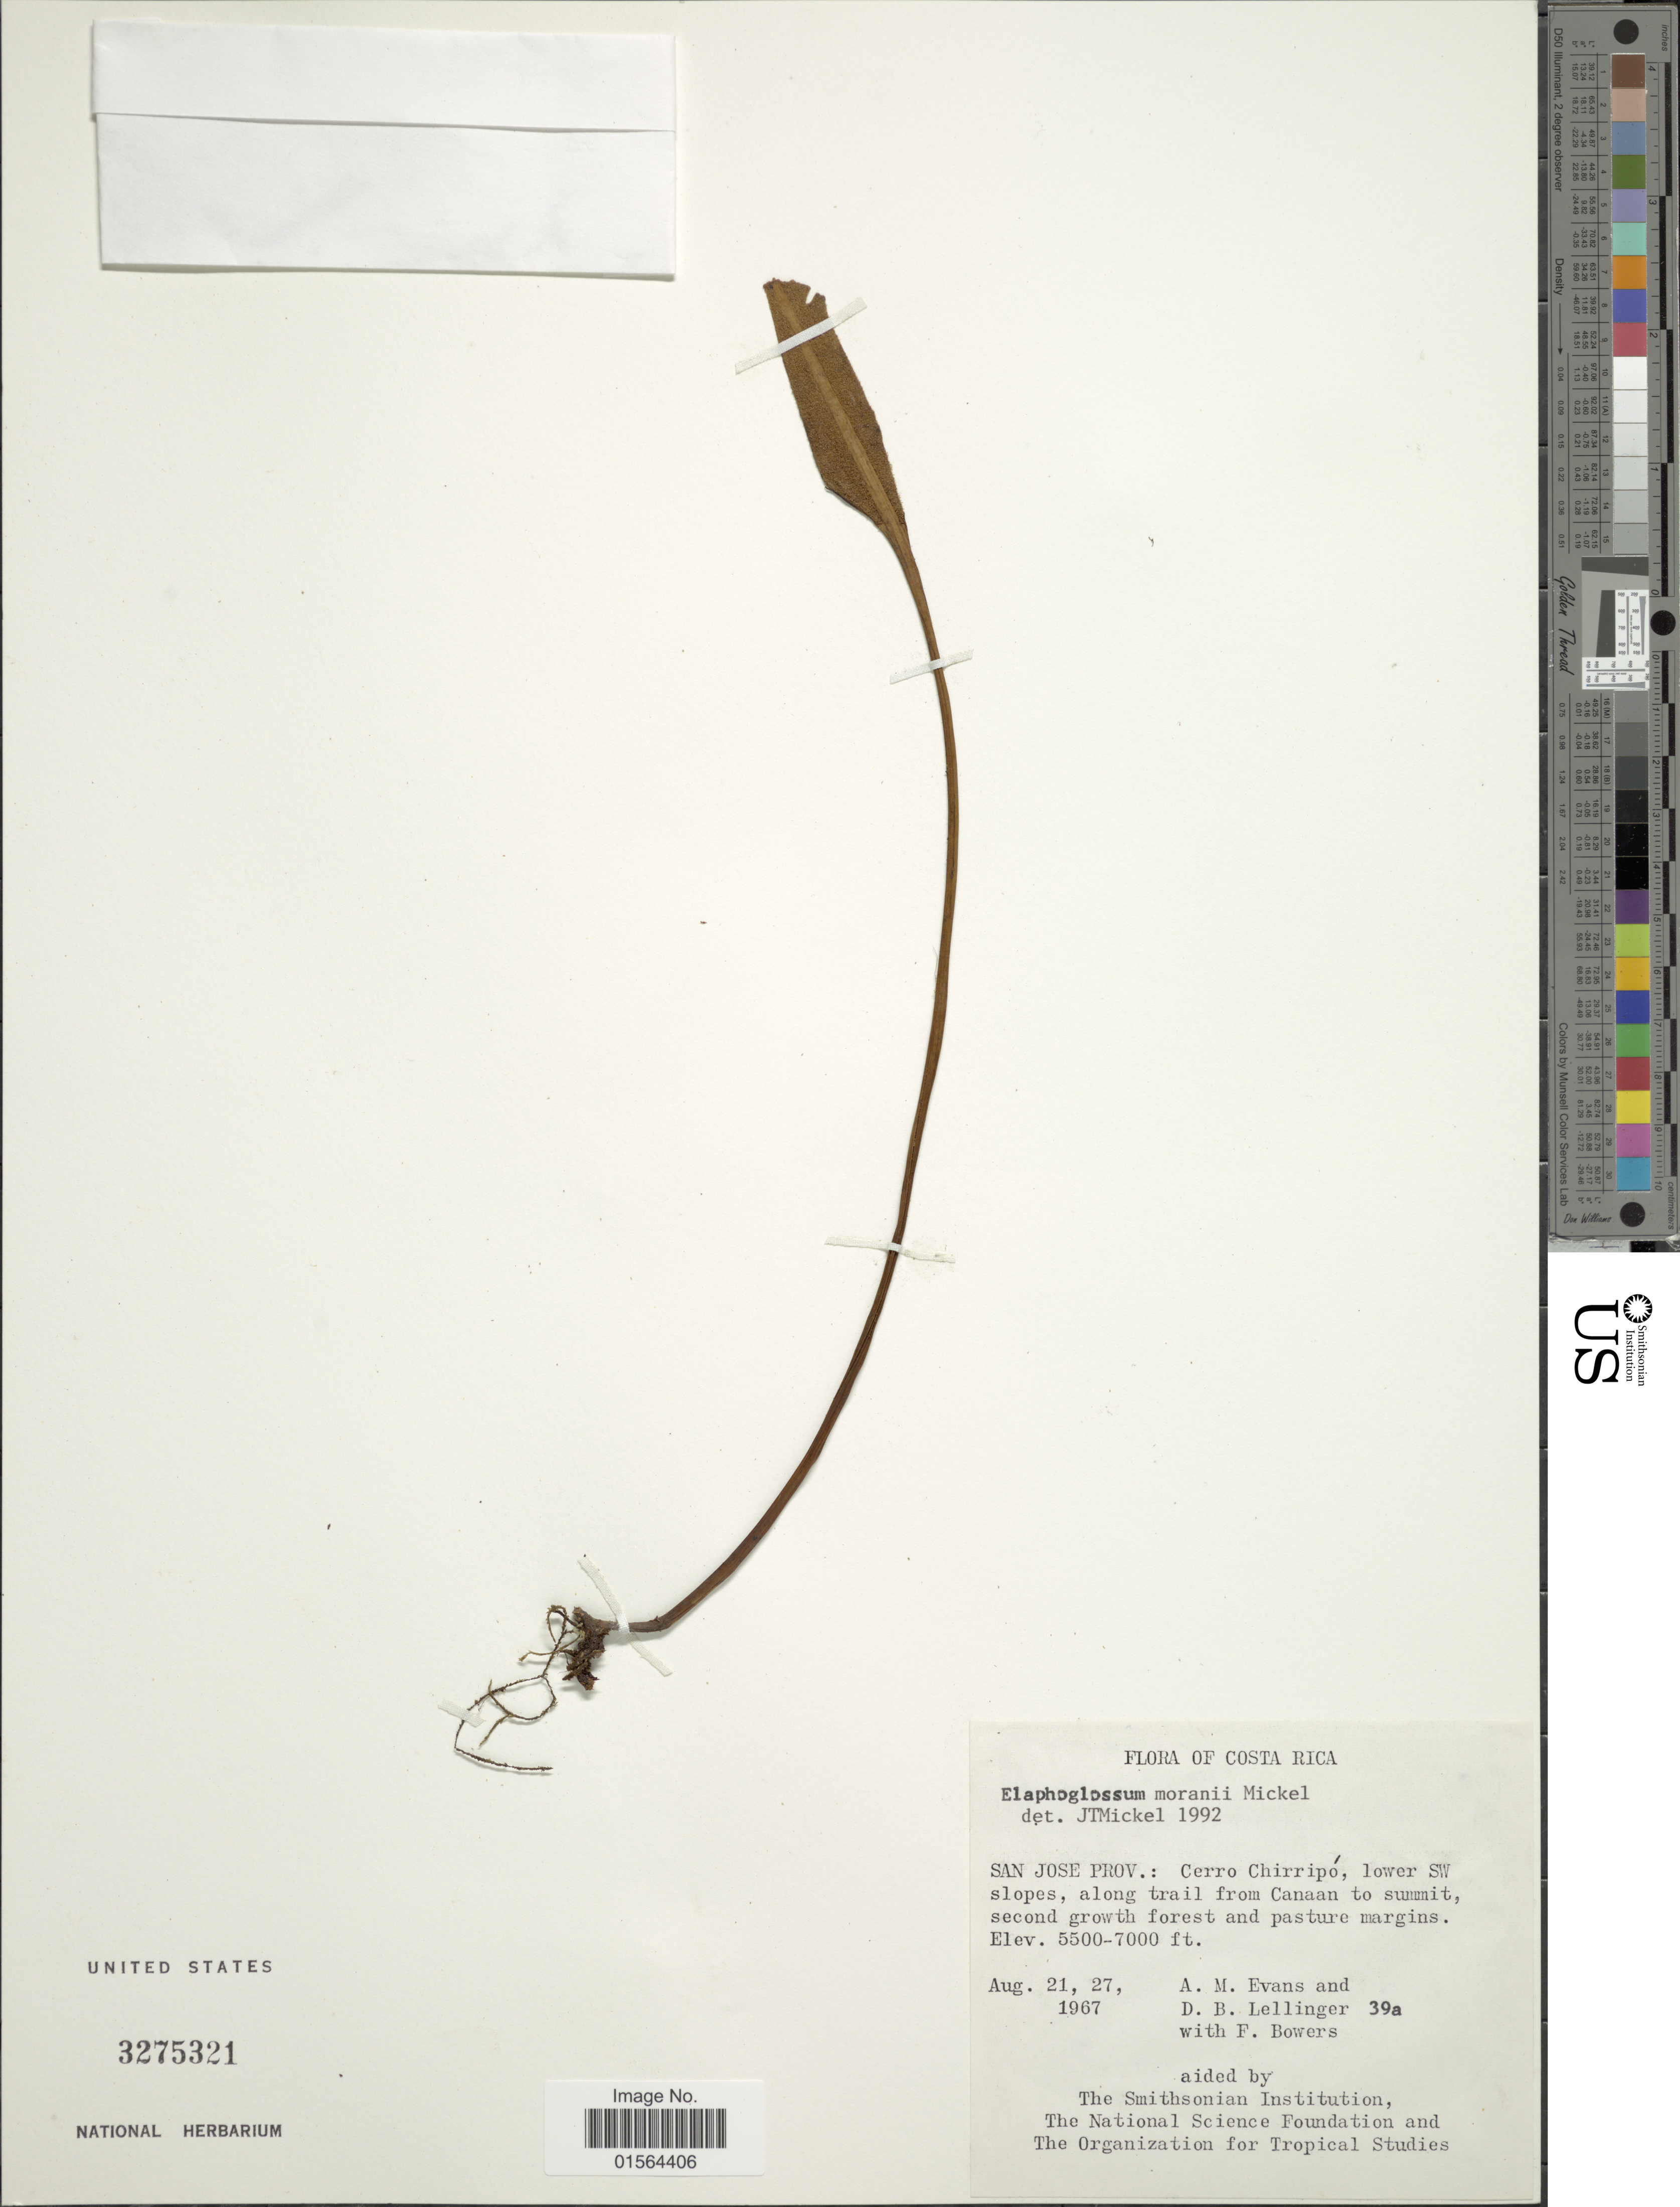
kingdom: Plantae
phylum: Tracheophyta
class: Polypodiopsida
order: Polypodiales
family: Dryopteridaceae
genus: Elaphoglossum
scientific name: Elaphoglossum moranii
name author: Mickel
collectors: A. M. Evans, D. B. Lellinger & F. Bowers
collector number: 39a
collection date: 1967-08-21/1967-08-27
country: Costa Rica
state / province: San José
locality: San Jose Prov.: Cerro Chirripo, lower SW slopes, alongtrail from Canaan to summit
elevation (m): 1676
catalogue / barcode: US 3275321